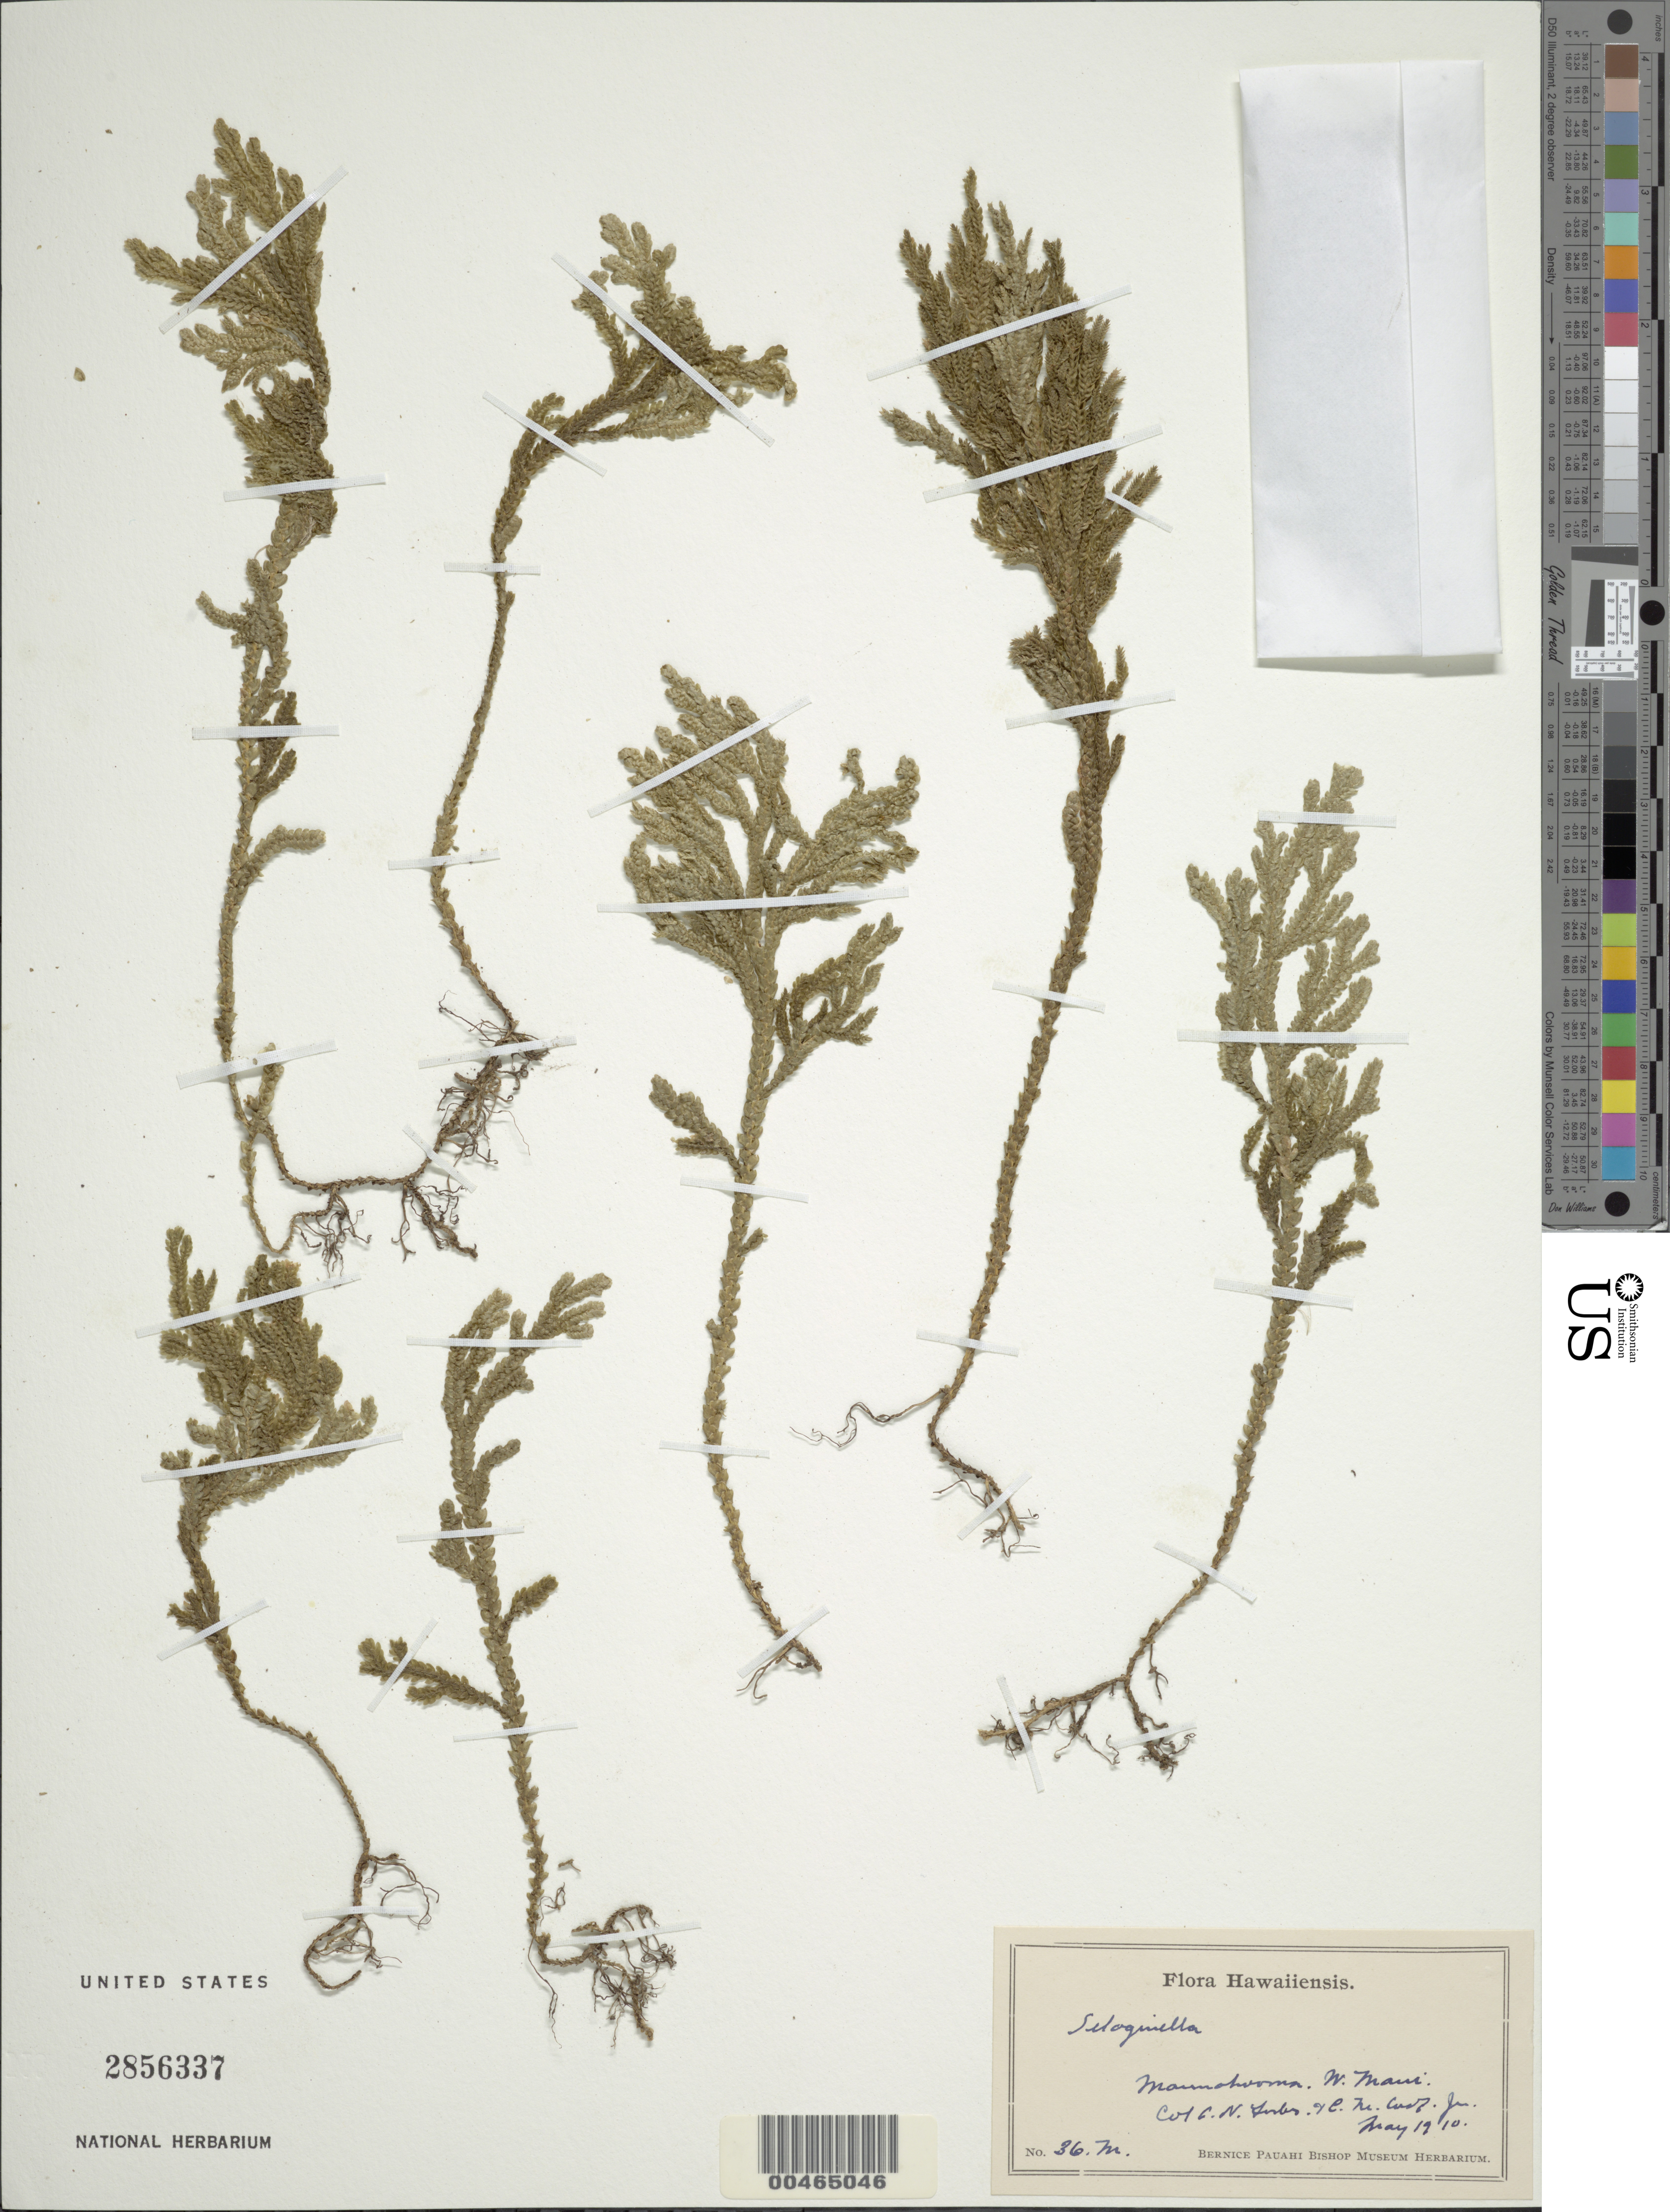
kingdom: Plantae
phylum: Tracheophyta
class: Lycopodiopsida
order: Selaginellales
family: Selaginellaceae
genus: Selaginella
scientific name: Selaginella arbuscula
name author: (Kualf.) Spring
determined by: Wilson, K. A.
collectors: C. N. Forbes & C. M. Cook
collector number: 36.M.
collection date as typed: May 1910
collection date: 1910-05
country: United States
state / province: Hawaii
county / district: Maui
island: Maui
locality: Maunahooma, W Maui, Maui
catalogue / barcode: US 2856337